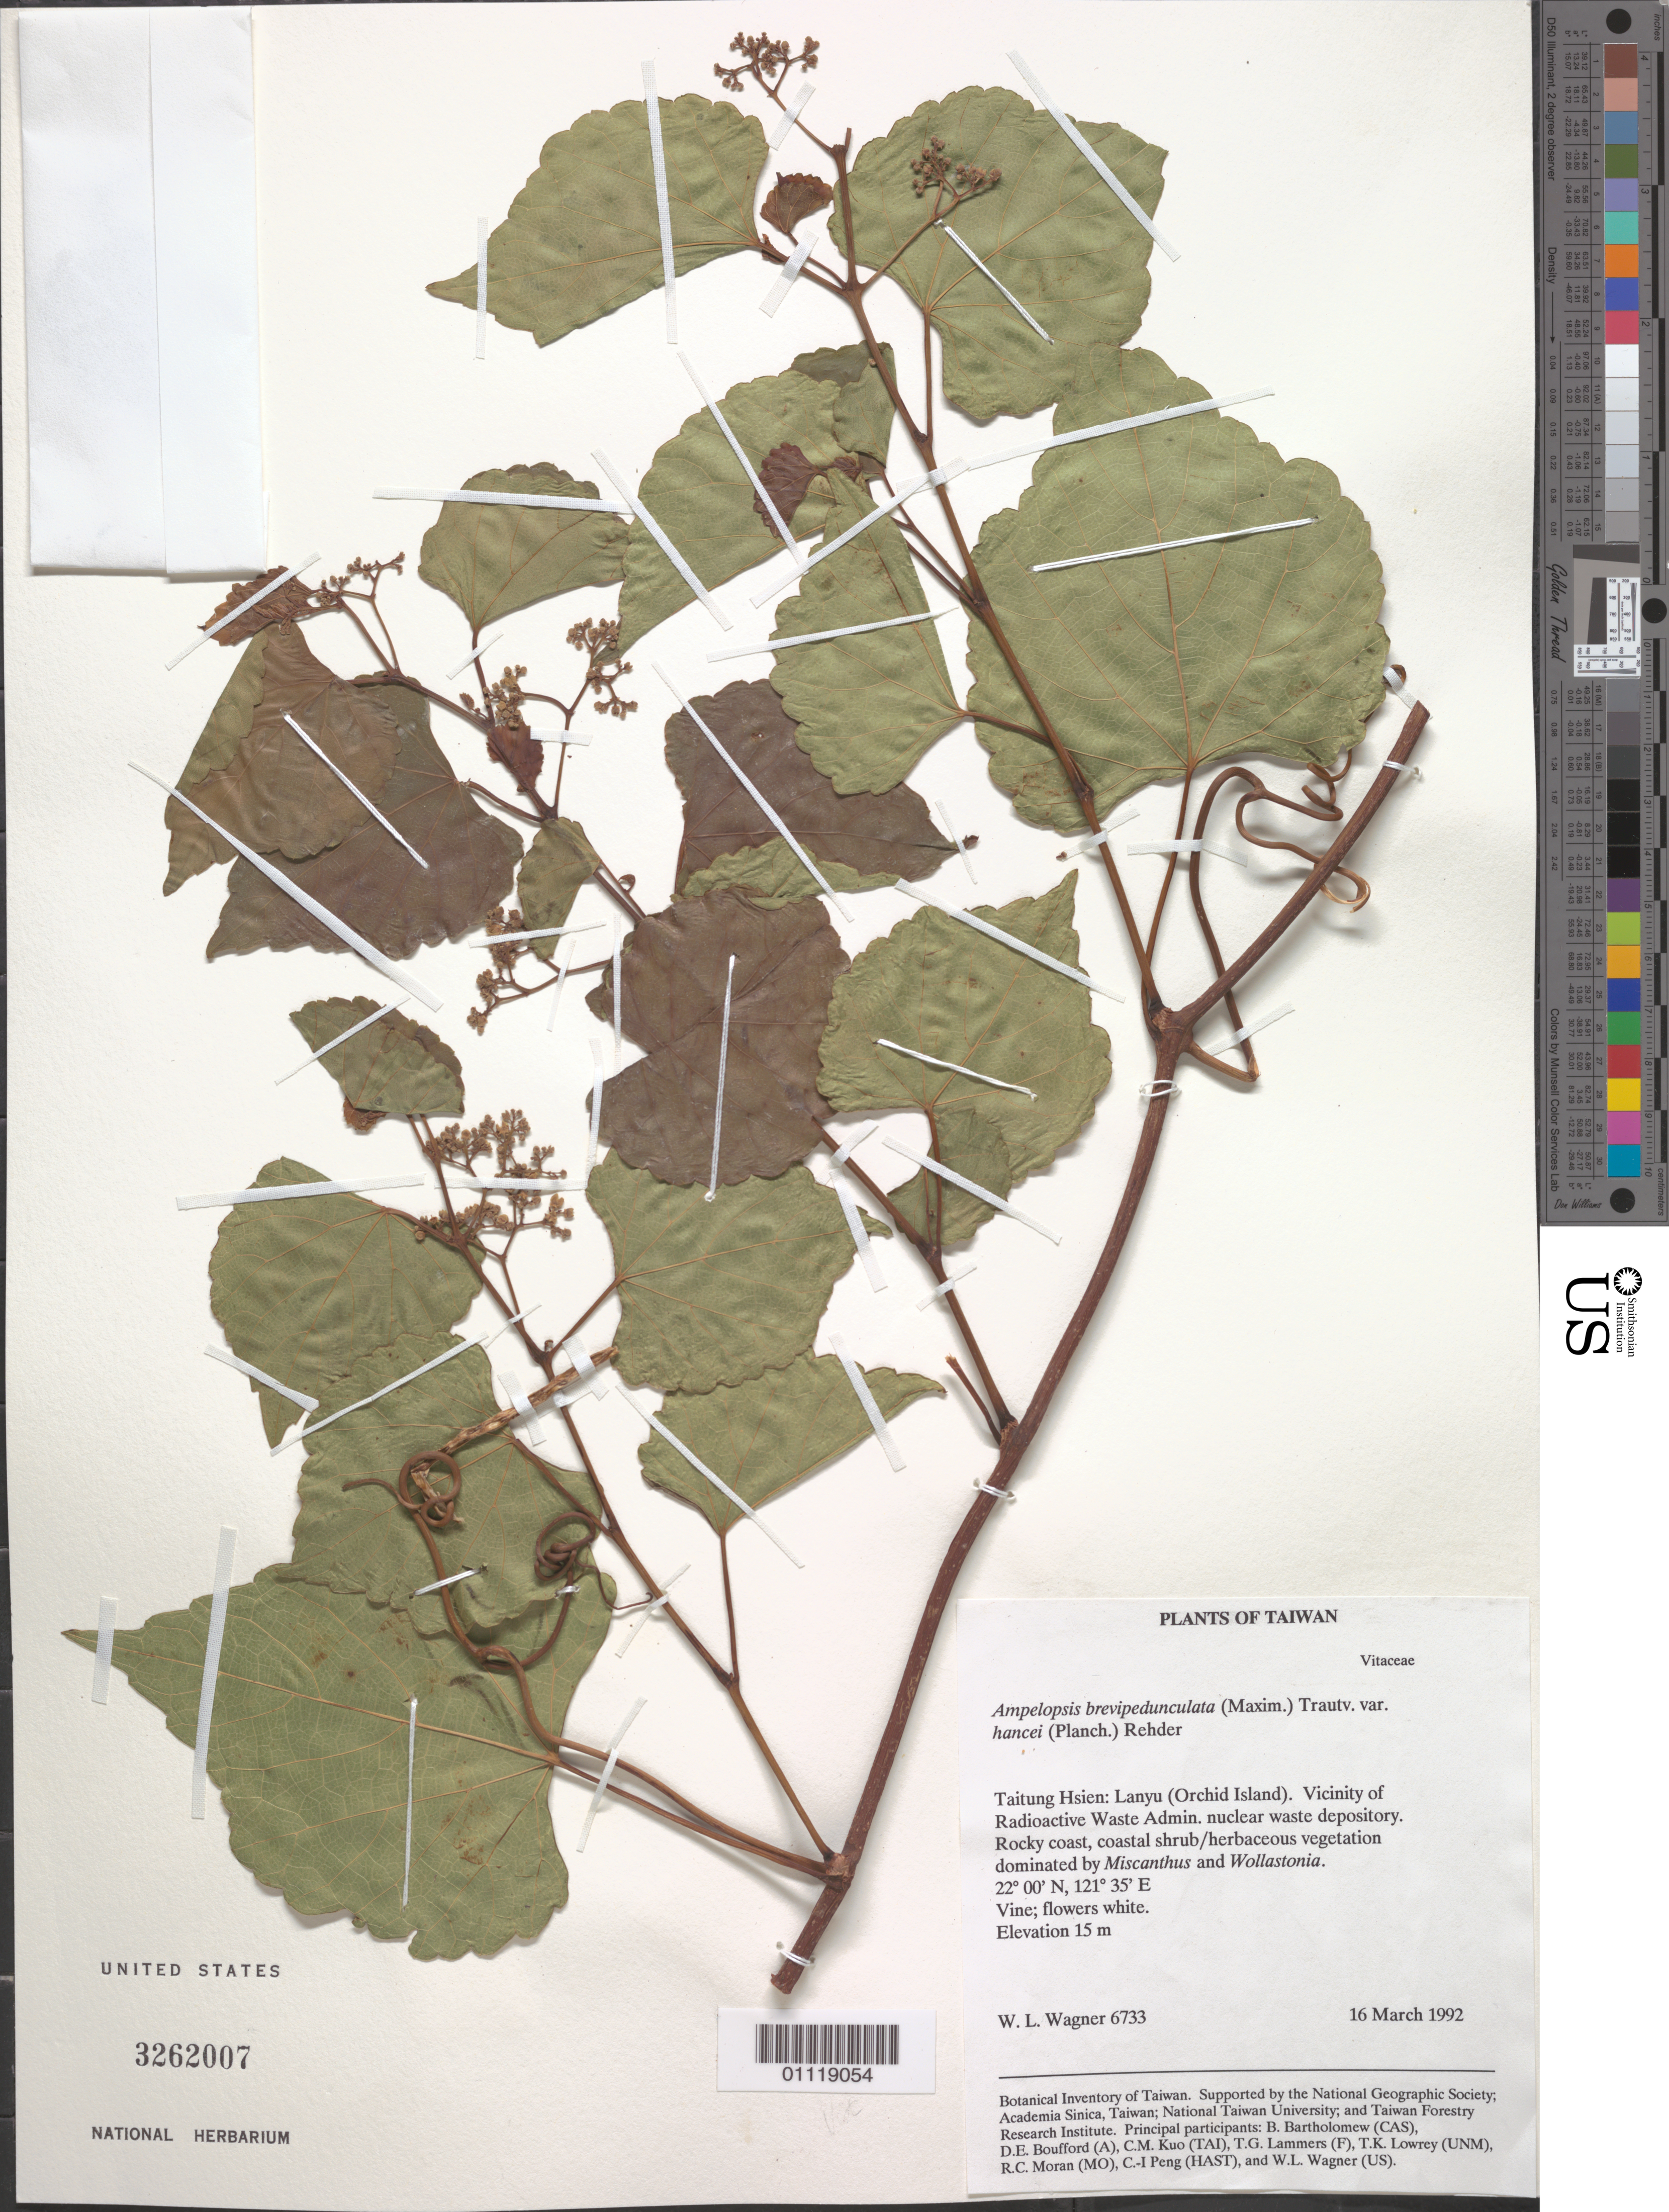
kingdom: Plantae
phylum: Tracheophyta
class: Magnoliopsida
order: Vitales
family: Vitaceae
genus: Ampelopsis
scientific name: Ampelopsis brevipedunculata var. hancei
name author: (Planch.) H.L. Li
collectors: W. L. Wagner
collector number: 6733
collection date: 1992-03-16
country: Taiwan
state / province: Taitung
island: Lanyu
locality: Lanyu (Orchid Island). Vicinity of Radioactive Waste Admin.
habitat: Rocky coast, coastal shrub/herbaceous vegetation. Vine.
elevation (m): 15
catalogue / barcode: US 3262007